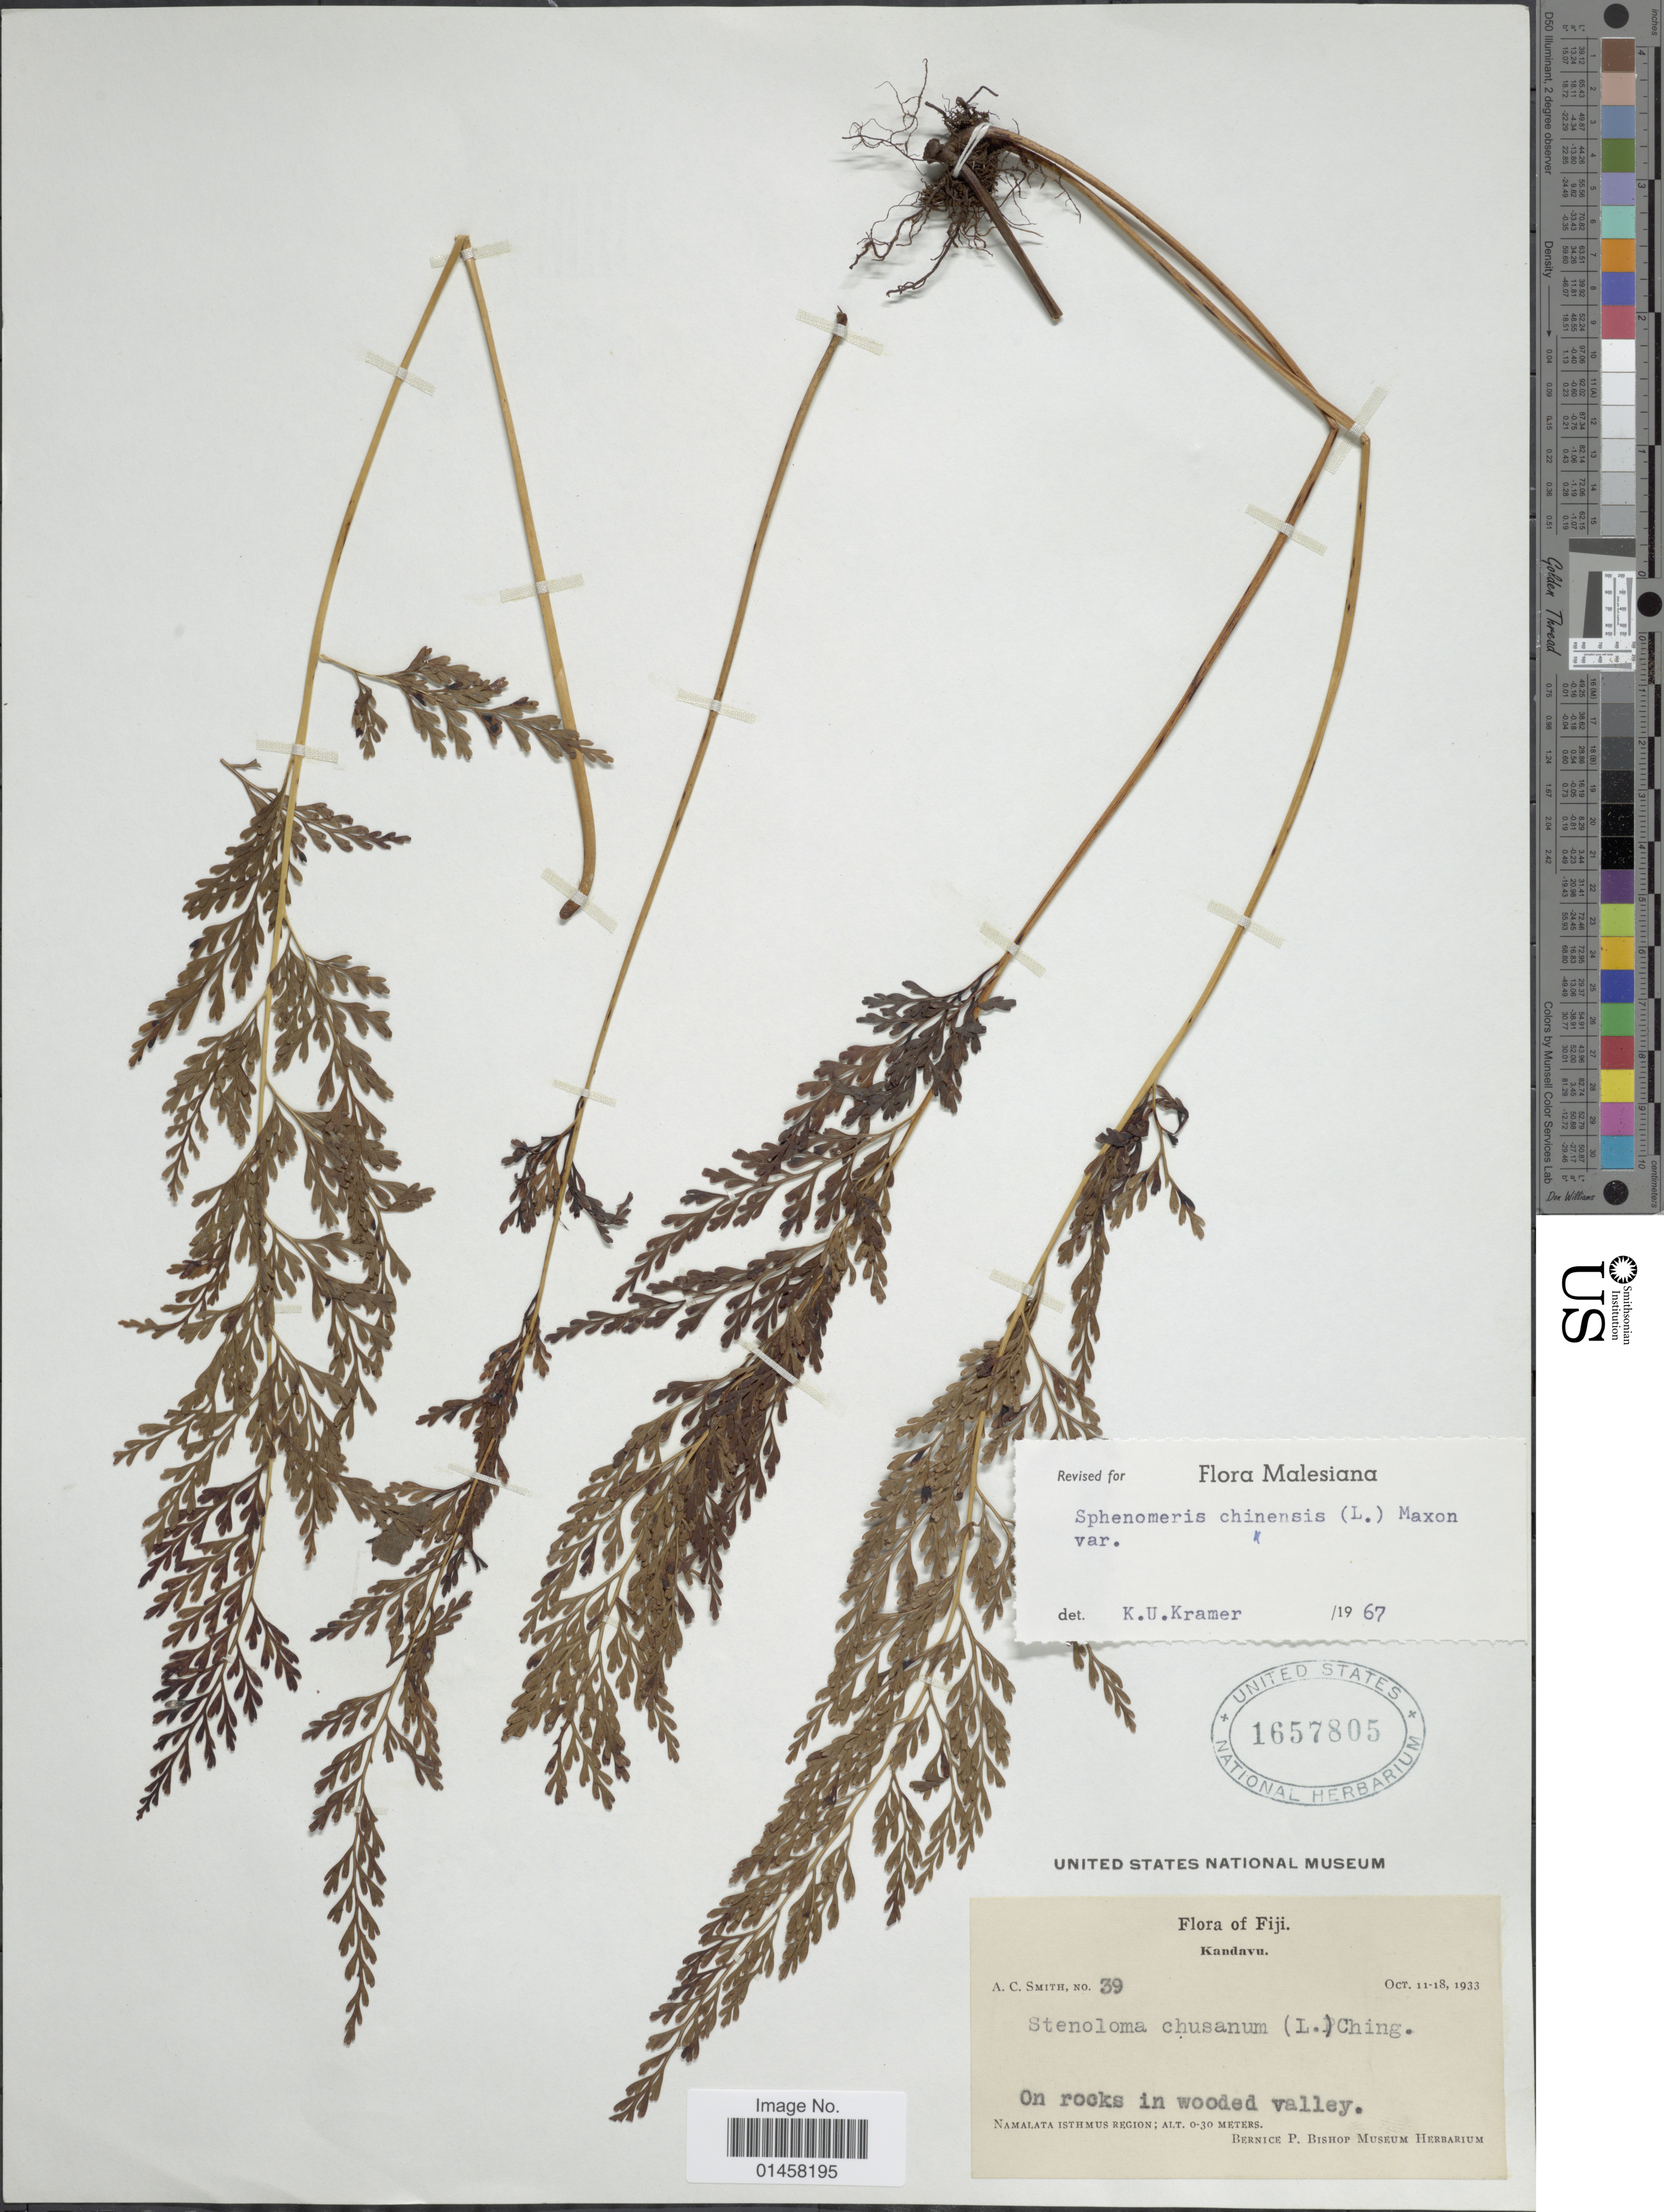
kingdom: Plantae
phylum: Tracheophyta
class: Polypodiopsida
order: Polypodiales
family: Lindsaeaceae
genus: Sphenomeris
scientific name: Sphenomeris chinensis var. chinensis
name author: (L.) Maxon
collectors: A. C. Smith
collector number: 39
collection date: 1933-10-11/1933-10-18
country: Fiji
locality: Kandavu. Namalata Isthmus Region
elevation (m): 0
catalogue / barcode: US 1657805